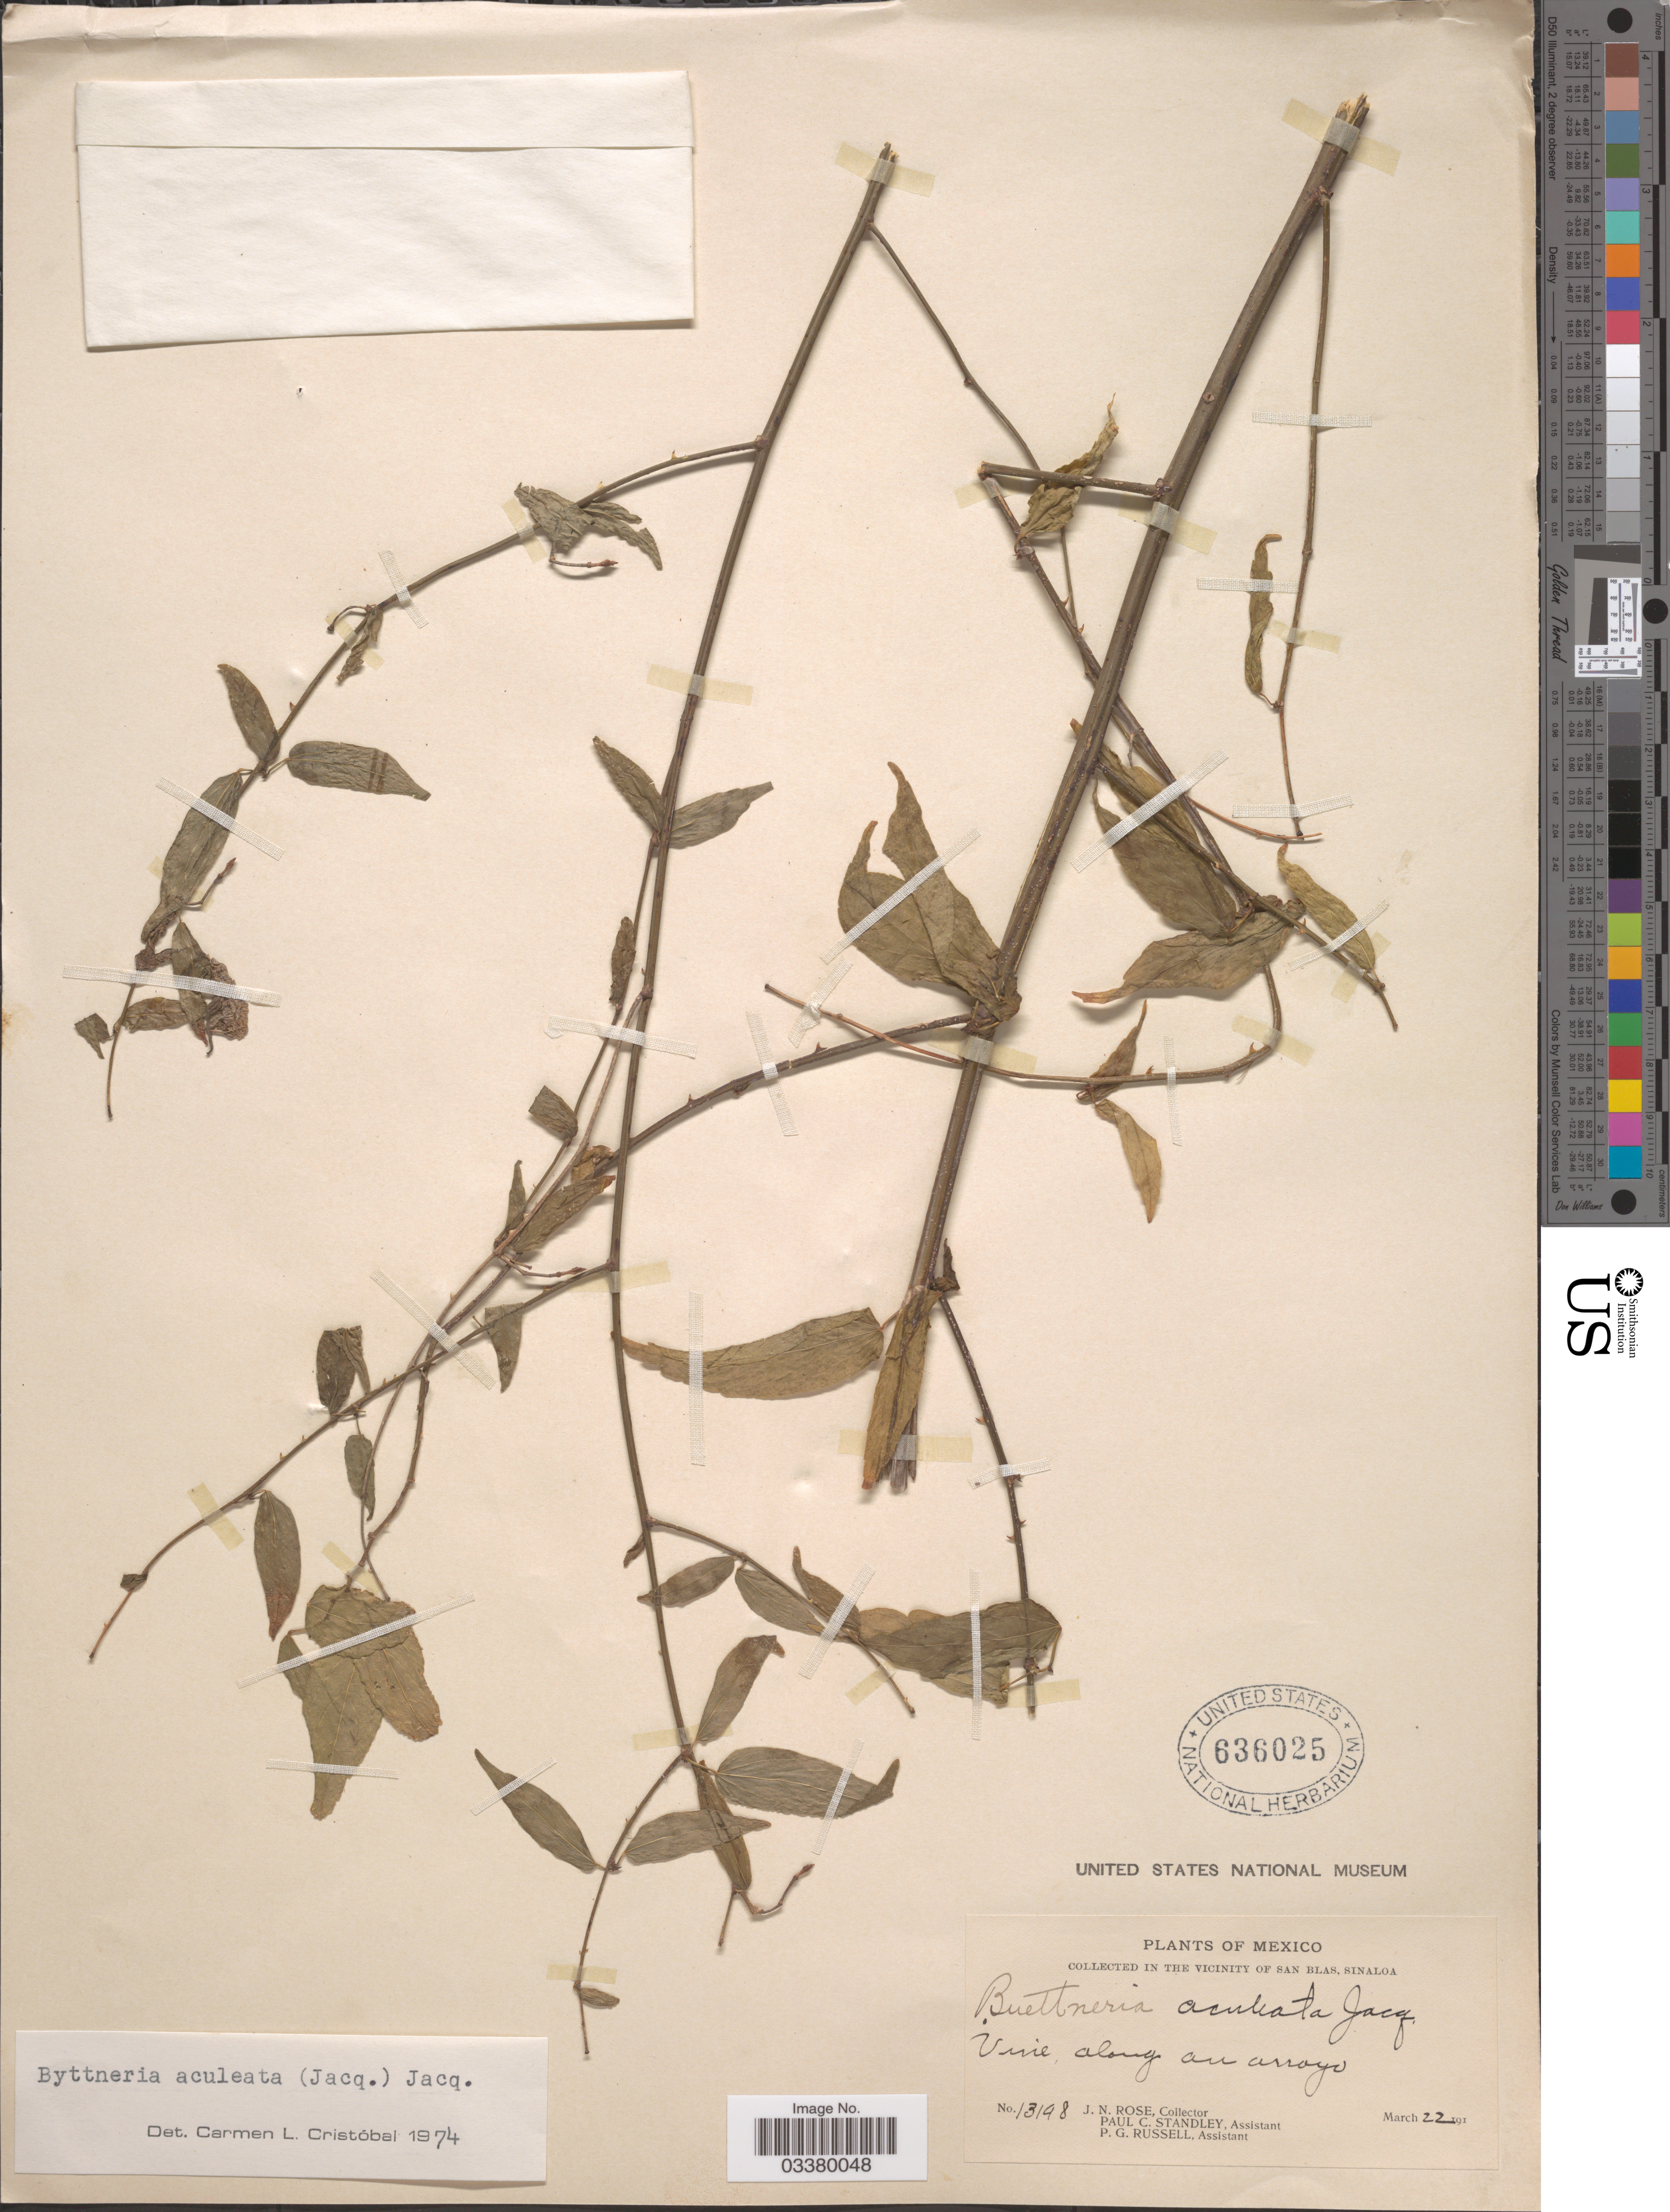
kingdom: Plantae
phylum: Tracheophyta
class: Magnoliopsida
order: Malvales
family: Malvaceae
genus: Byttneria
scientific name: Byttneria aculeata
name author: (Jacq.) Jacq.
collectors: J. N. Rose, P. C. Standley & P. G. Russell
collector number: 13198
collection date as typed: March 22 191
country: Mexico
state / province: Sinaloa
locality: In the vicinity of San Blas.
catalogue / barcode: US 636025